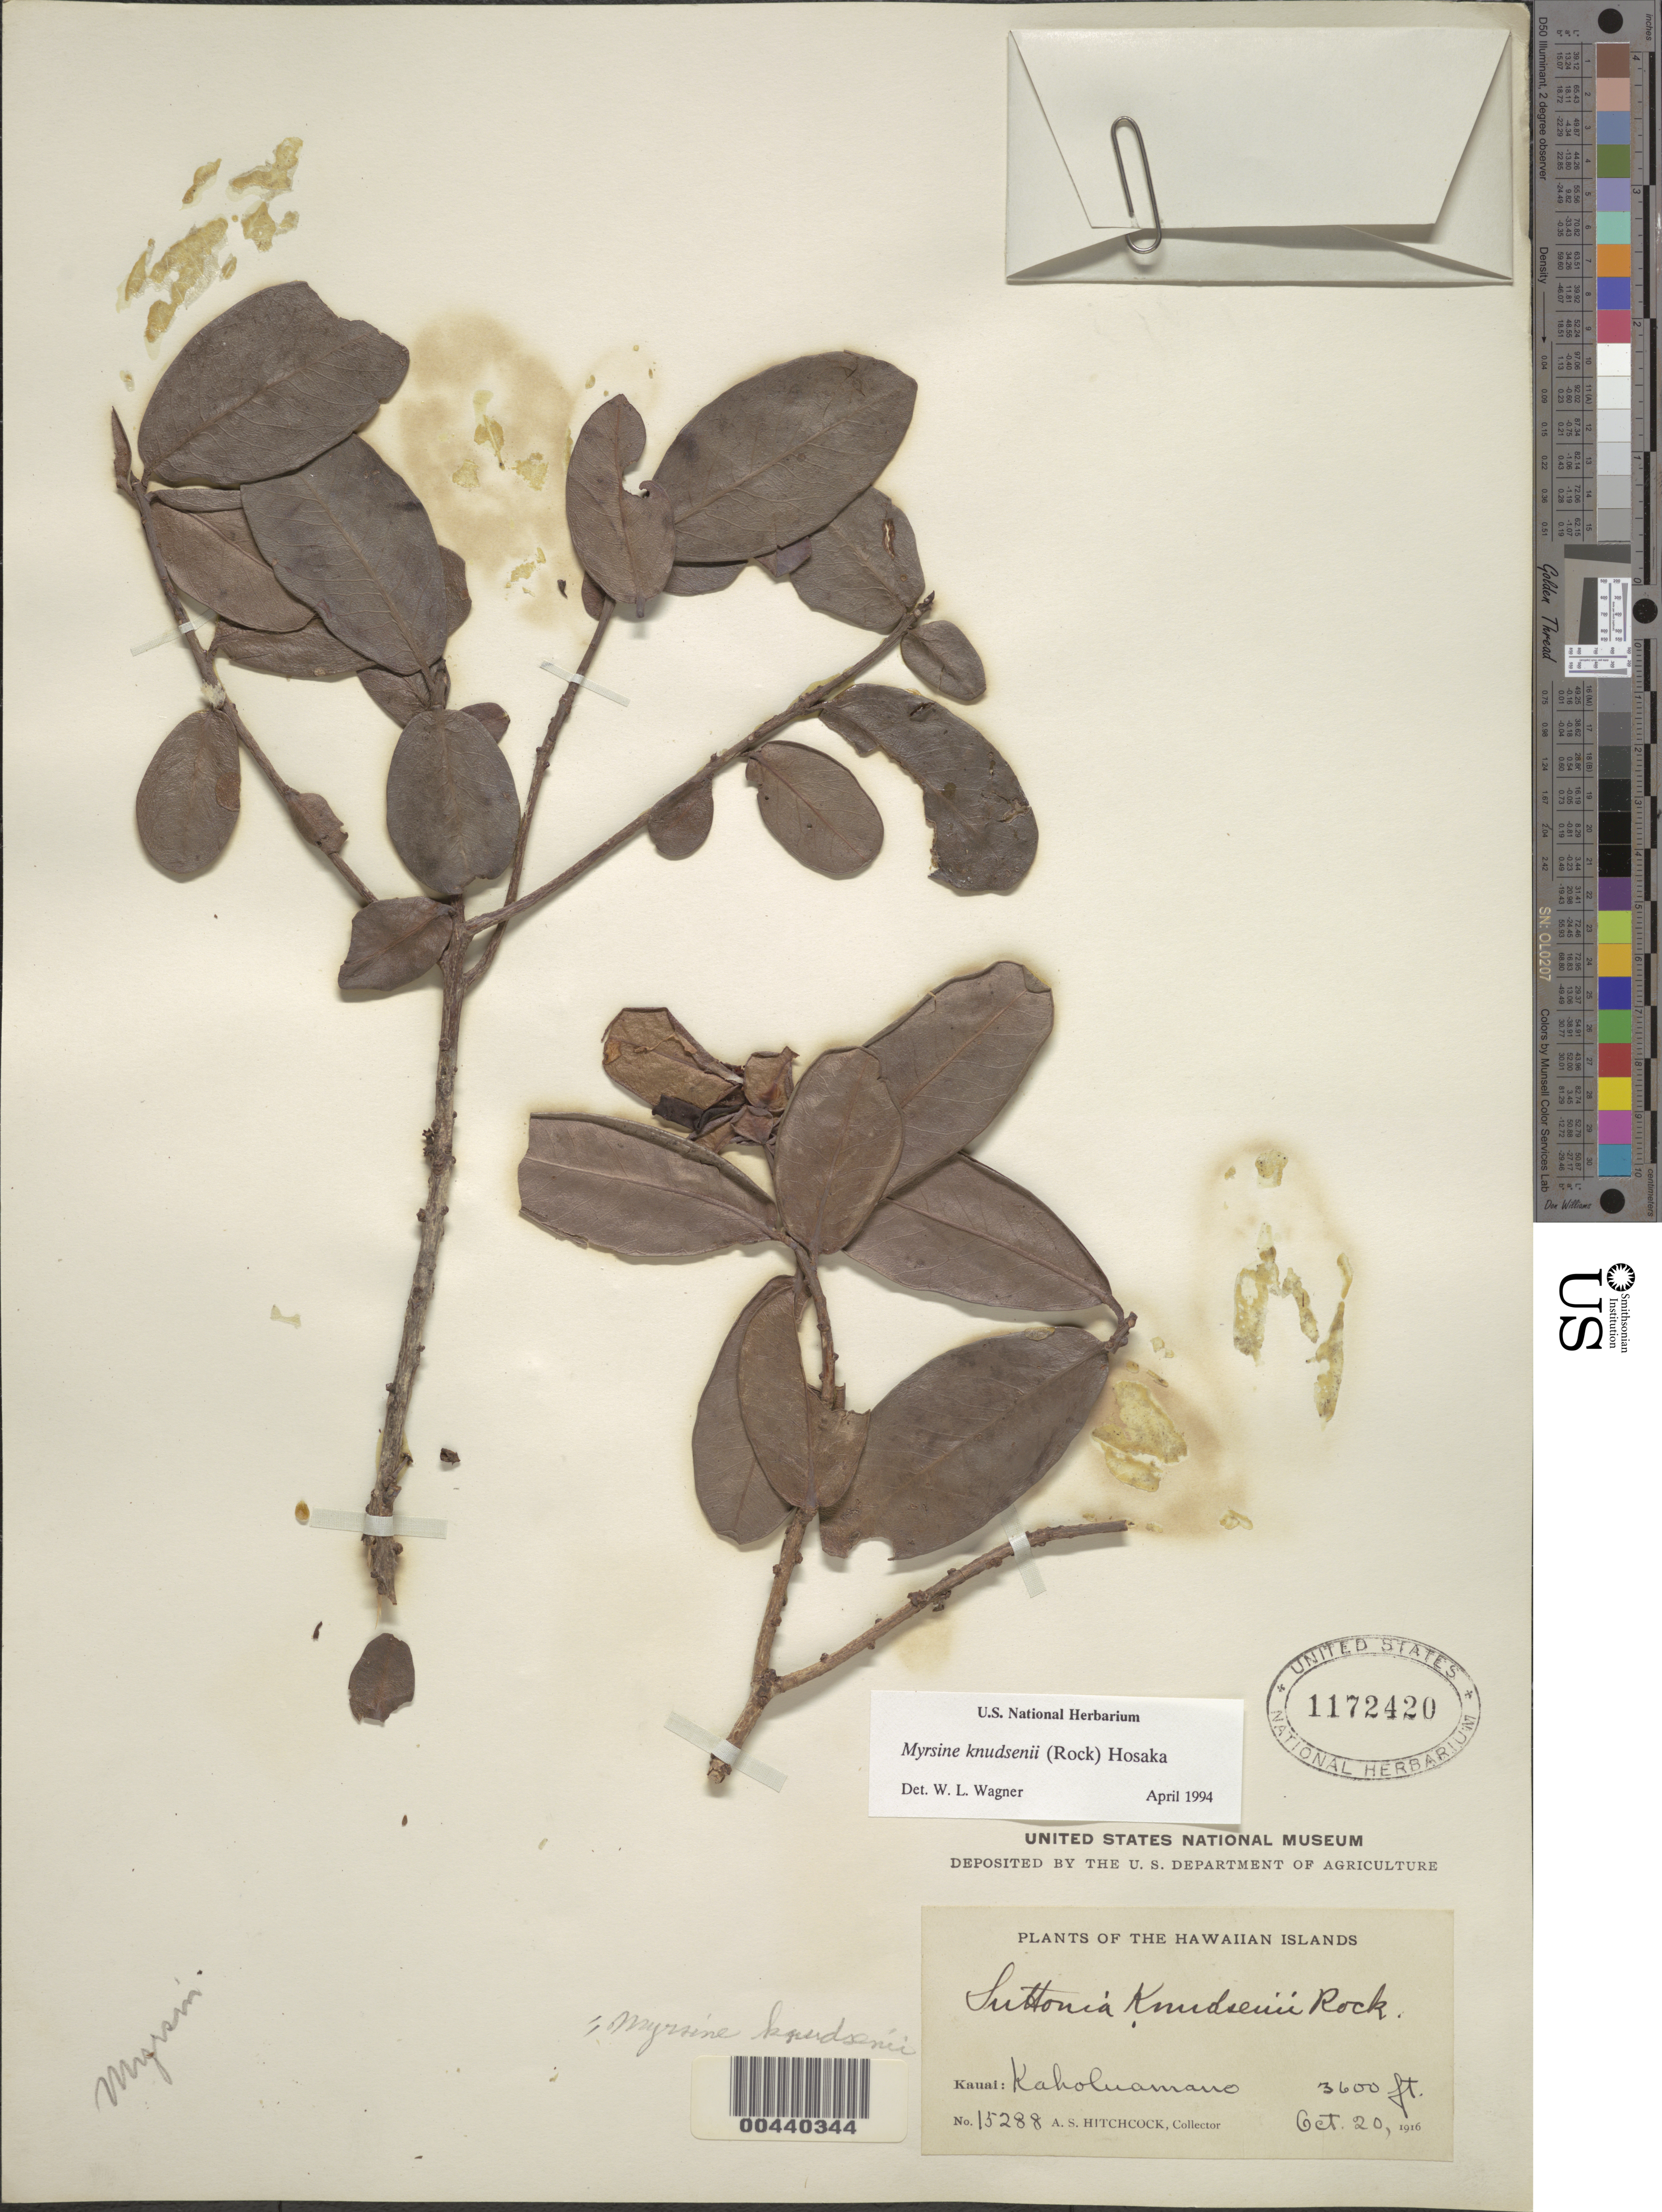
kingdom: Plantae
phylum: Tracheophyta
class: Magnoliopsida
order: Ericales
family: Primulaceae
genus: Myrsine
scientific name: Myrsine knudsenii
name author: (Rock) Hosaka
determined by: Wagner, W. L., (BOT), Smithsonian Institution - National Museum of Natural History (UNITED STATES)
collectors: A. S. Hitchcock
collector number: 15288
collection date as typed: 20 Oct 1916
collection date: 1916-10-20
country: United States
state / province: Hawaii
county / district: Kauai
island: Kaua'i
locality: Kaholuamano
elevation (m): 1097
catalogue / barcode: US 1172420